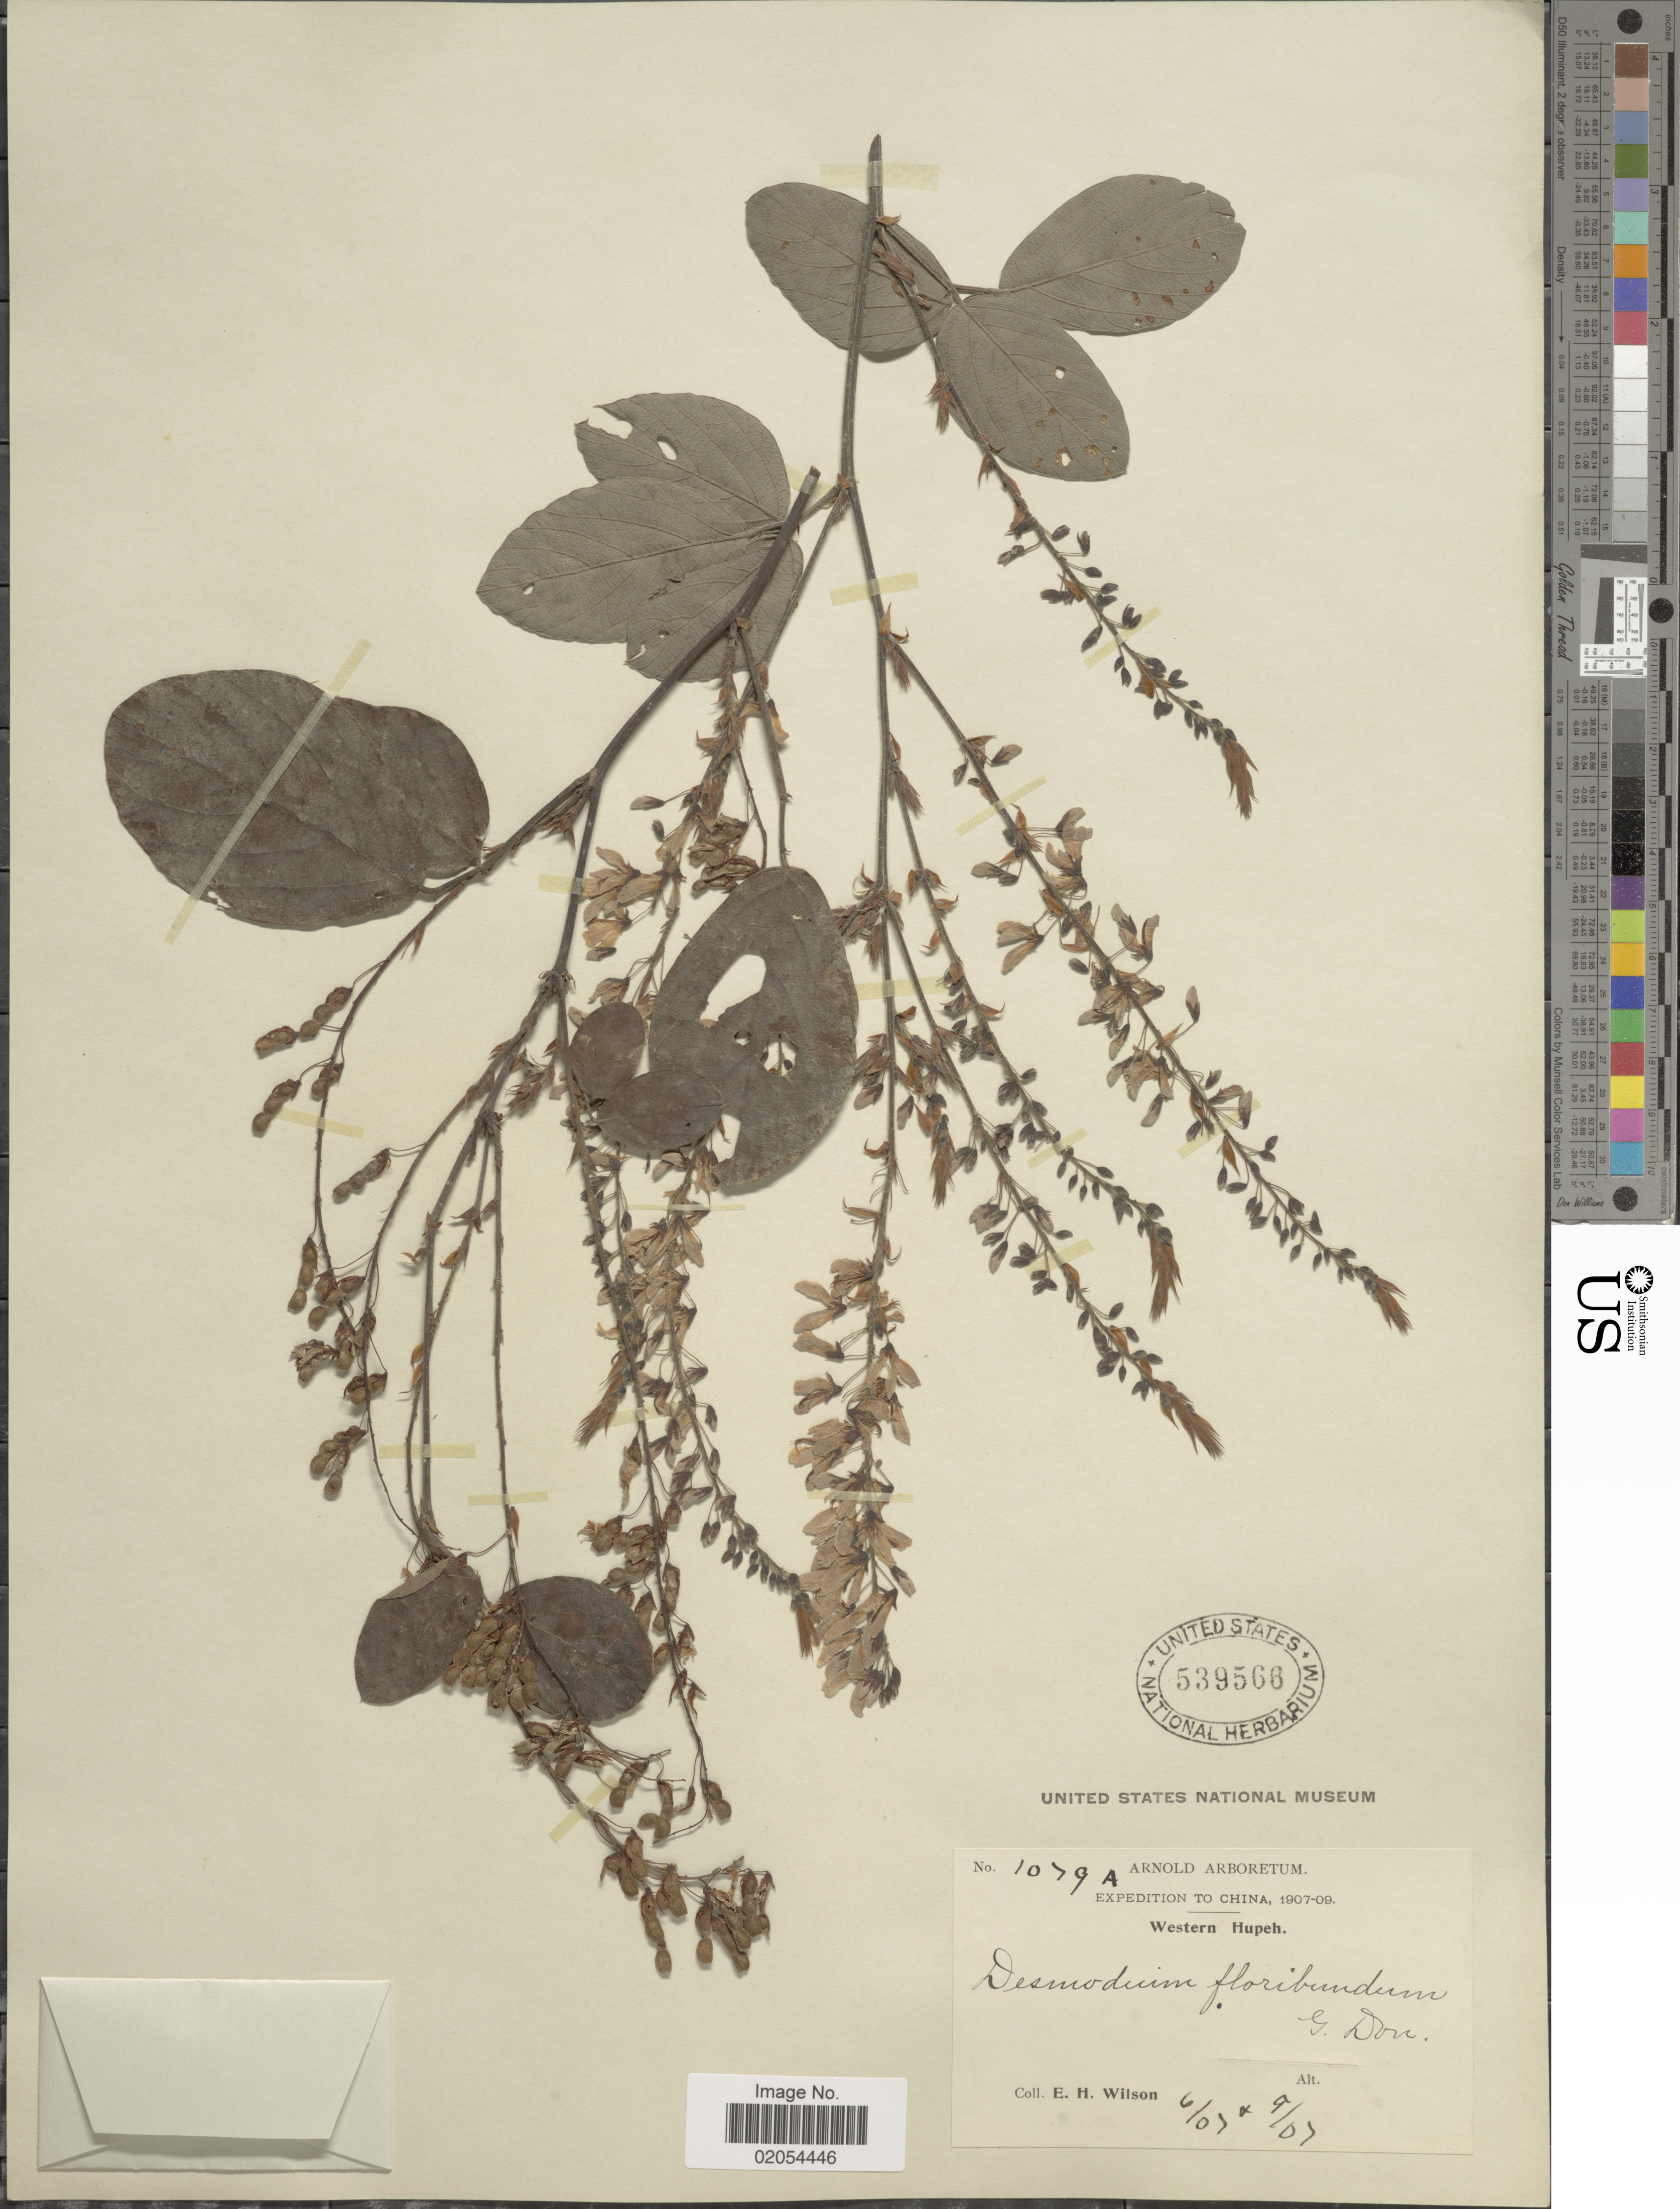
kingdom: Plantae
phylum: Tracheophyta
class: Magnoliopsida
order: Fabales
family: Fabaceae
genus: Ototropis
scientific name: Ototropis multiflora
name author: (DC.) H. Ohashi & K. Ohashi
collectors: E. Wilson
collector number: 1079A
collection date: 1907-06/1907-09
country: China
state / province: Hubei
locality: Western Hupeh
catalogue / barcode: US 539566